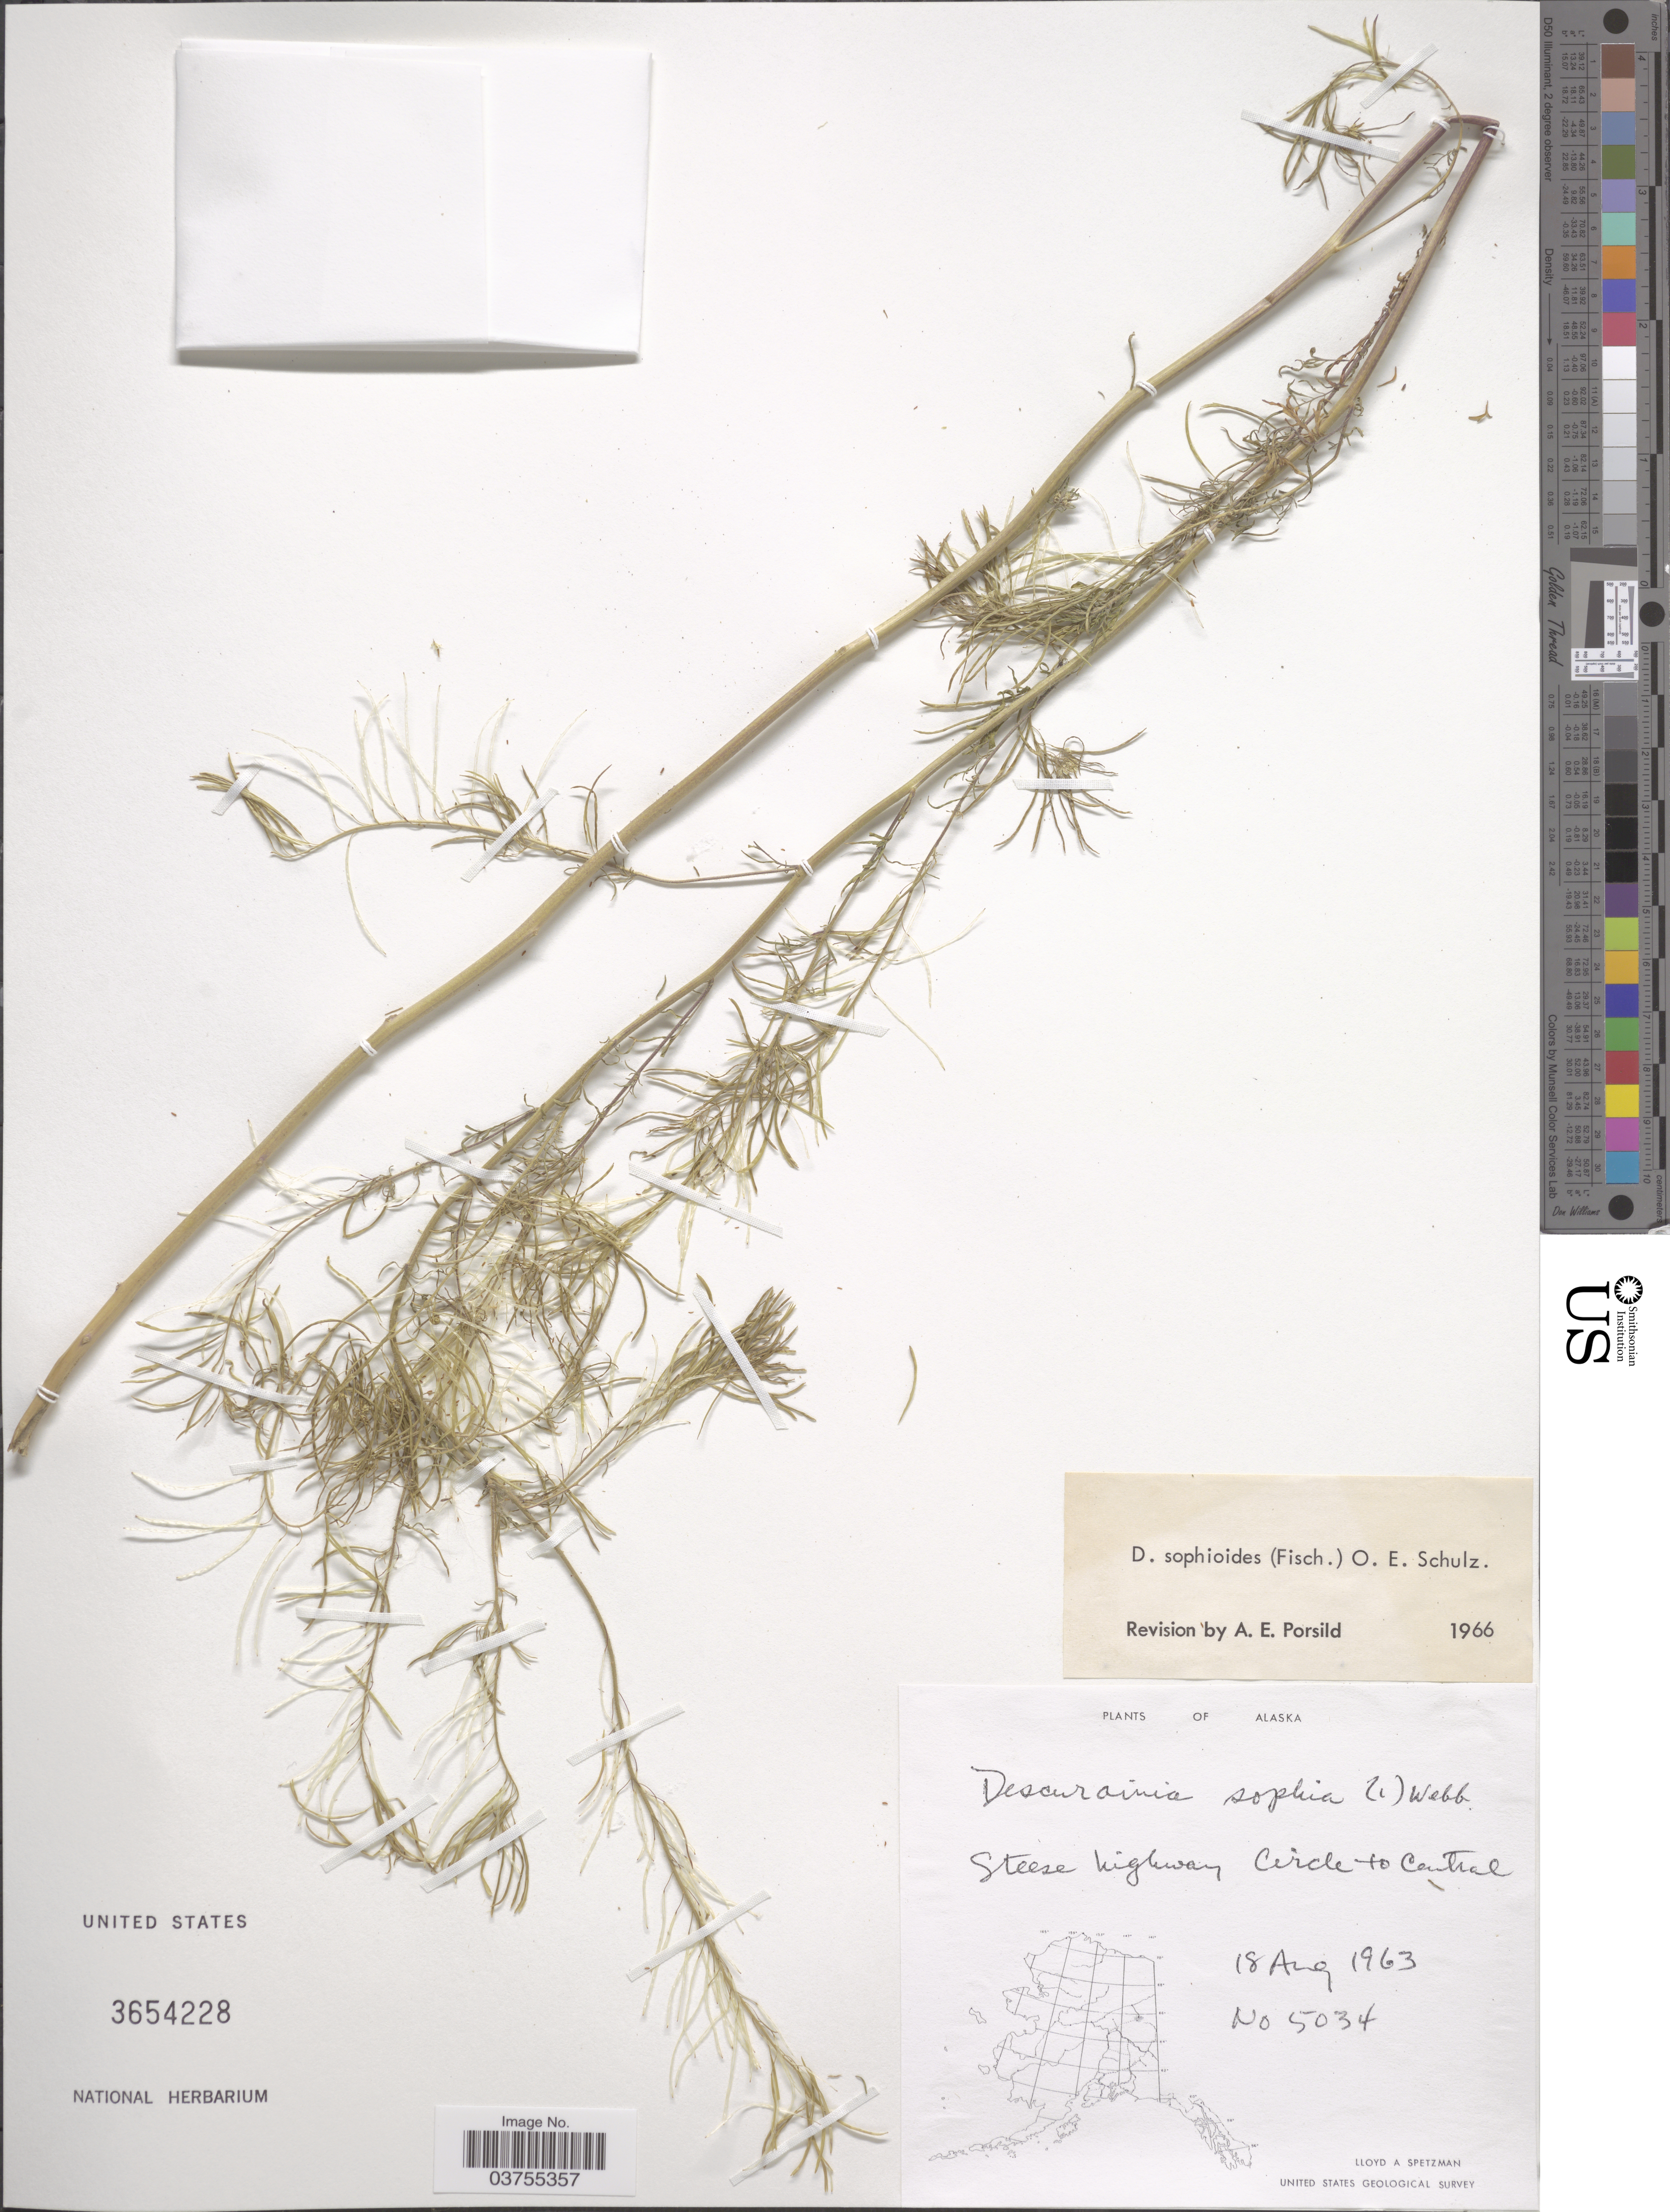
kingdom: Plantae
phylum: Tracheophyta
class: Magnoliopsida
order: Brassicales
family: Brassicaceae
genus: Descurainia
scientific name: Descurainia sophioides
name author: (Fisch.) O.E. Schultz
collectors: L. Spetzman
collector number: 5034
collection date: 1963-08-18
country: United States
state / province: Alaska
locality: Steese highway Circle to Central.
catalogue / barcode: US 3654228